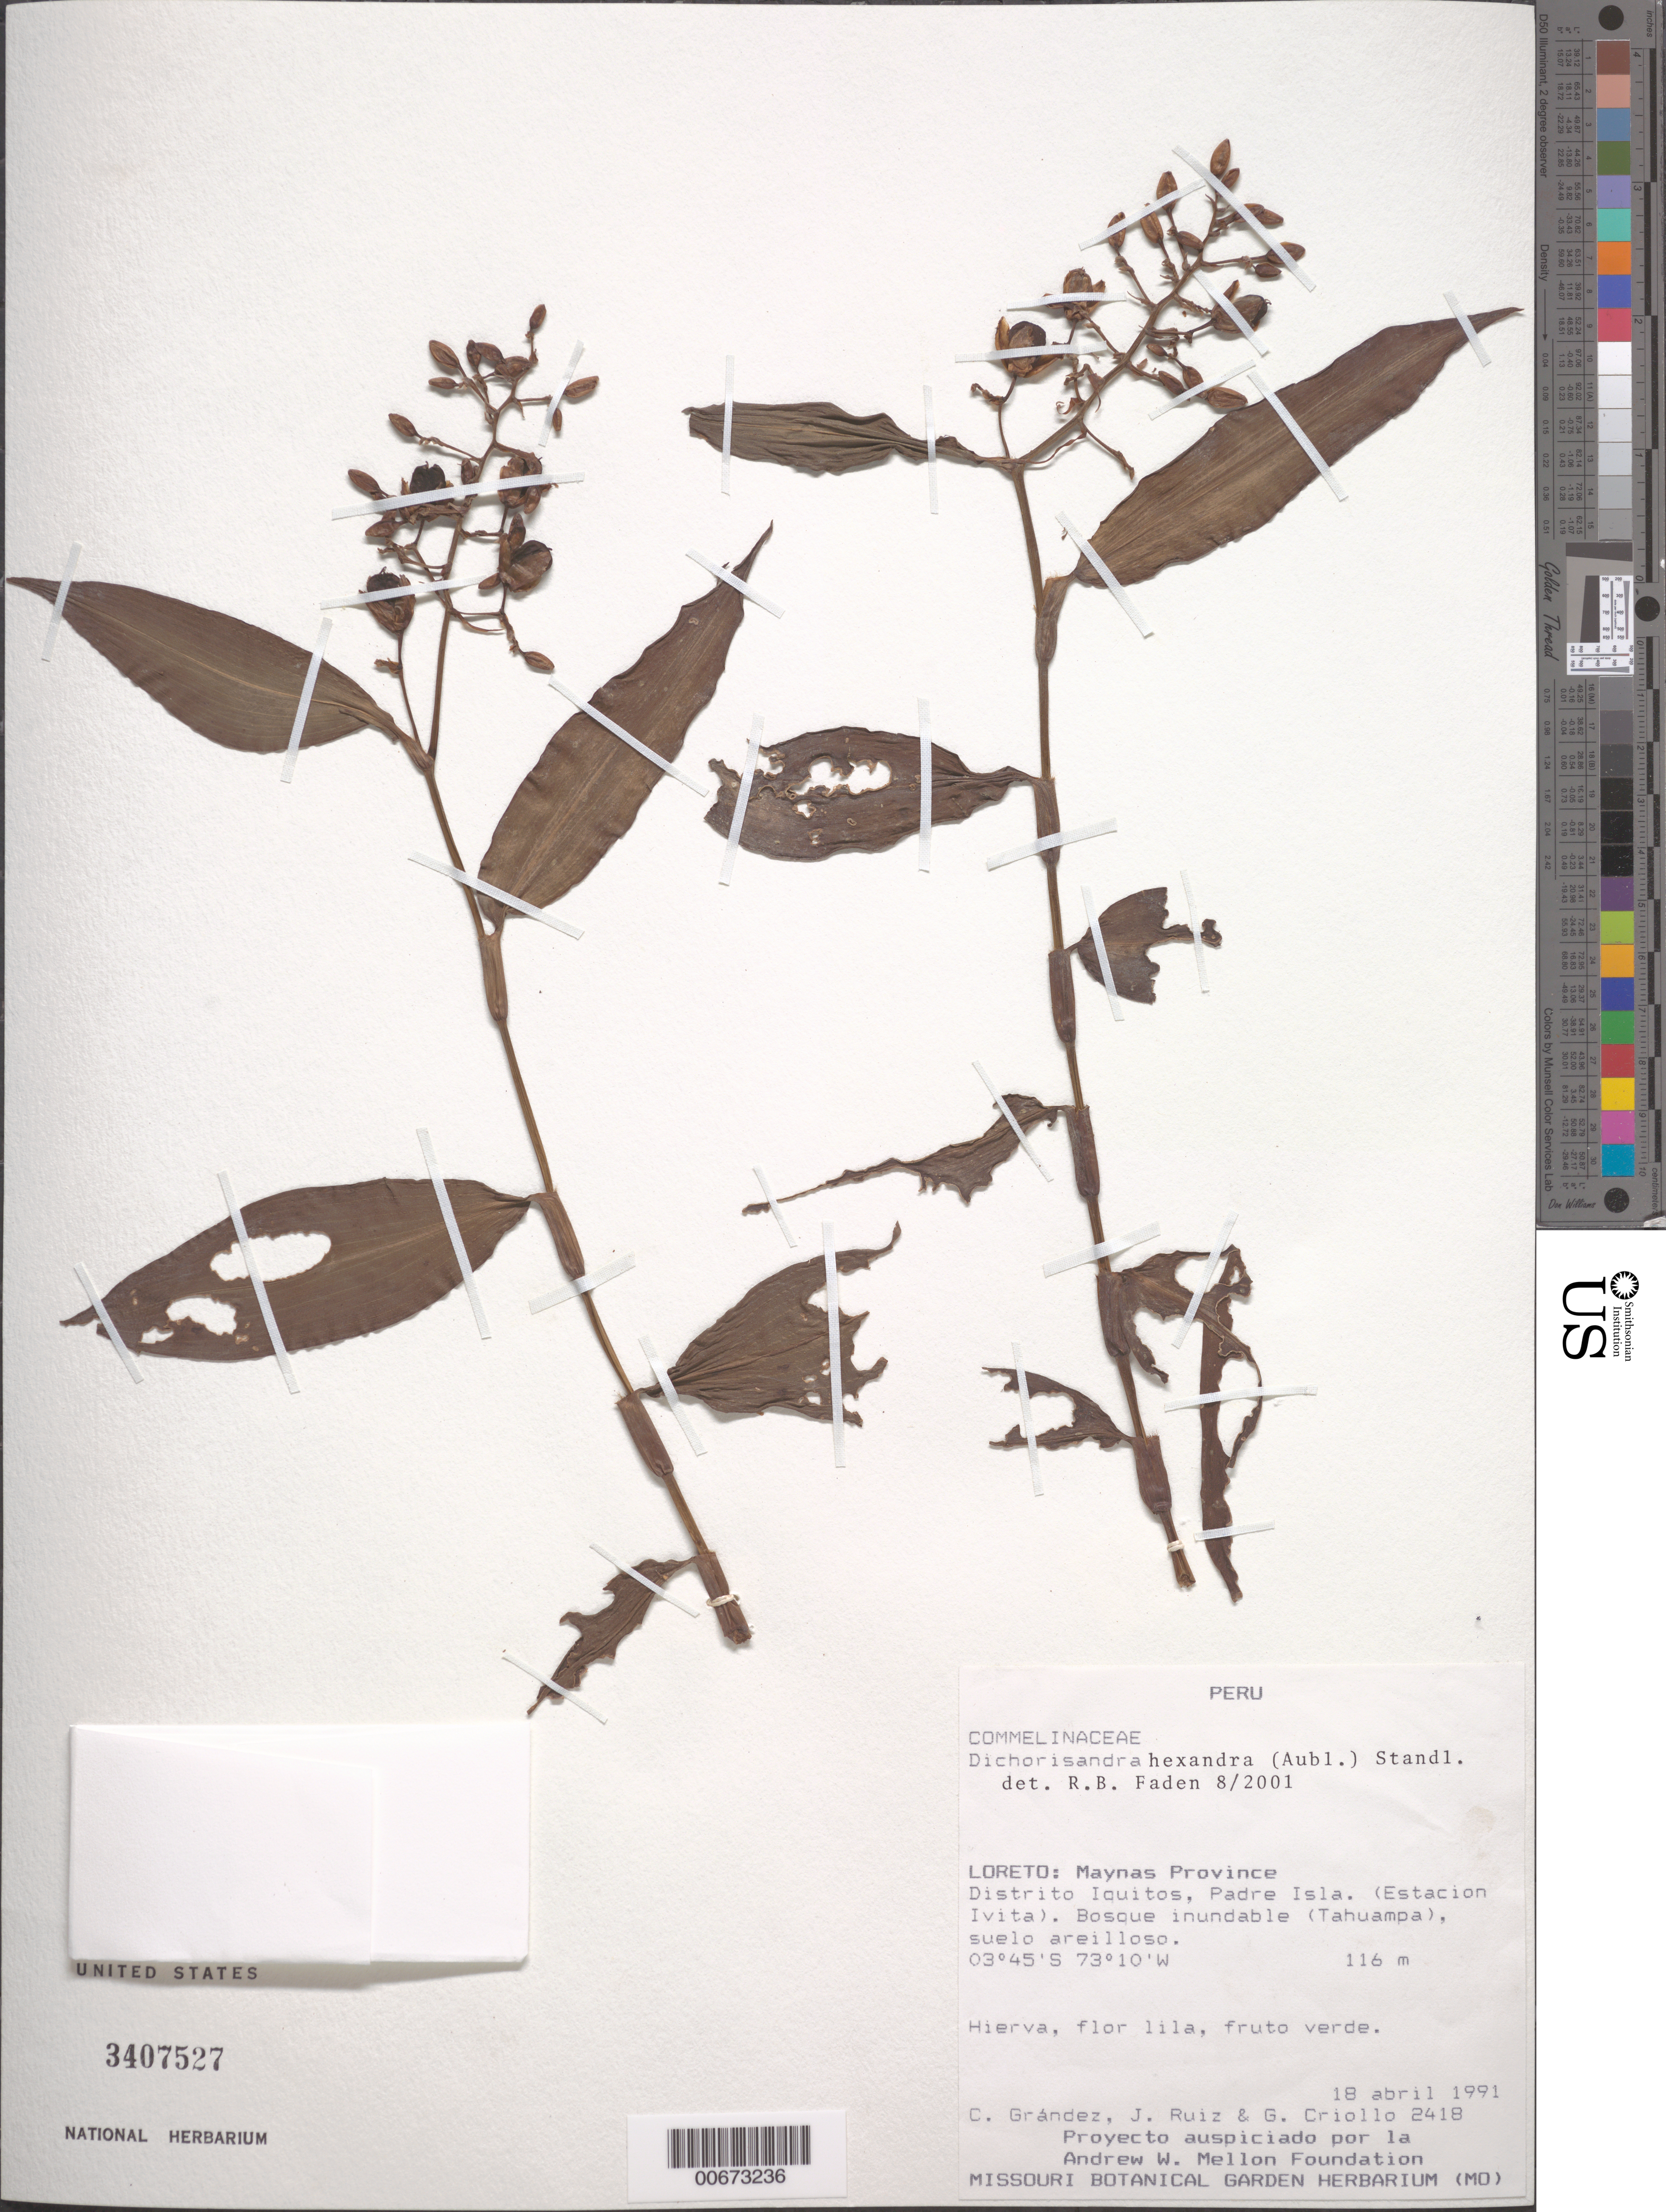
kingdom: Plantae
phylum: Tracheophyta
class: Liliopsida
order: Commelinales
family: Commelinaceae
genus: Dichorisandra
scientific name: Dichorisandra hexandra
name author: (Aubl.) Standl.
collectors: C. Grández, J. Ruiz & G. Criollo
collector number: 2418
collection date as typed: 18 Apr 1991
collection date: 1991-04-18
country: Peru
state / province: Loreto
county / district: Maynas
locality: Iquitos, Padre Isla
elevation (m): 116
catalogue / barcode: US 3407527